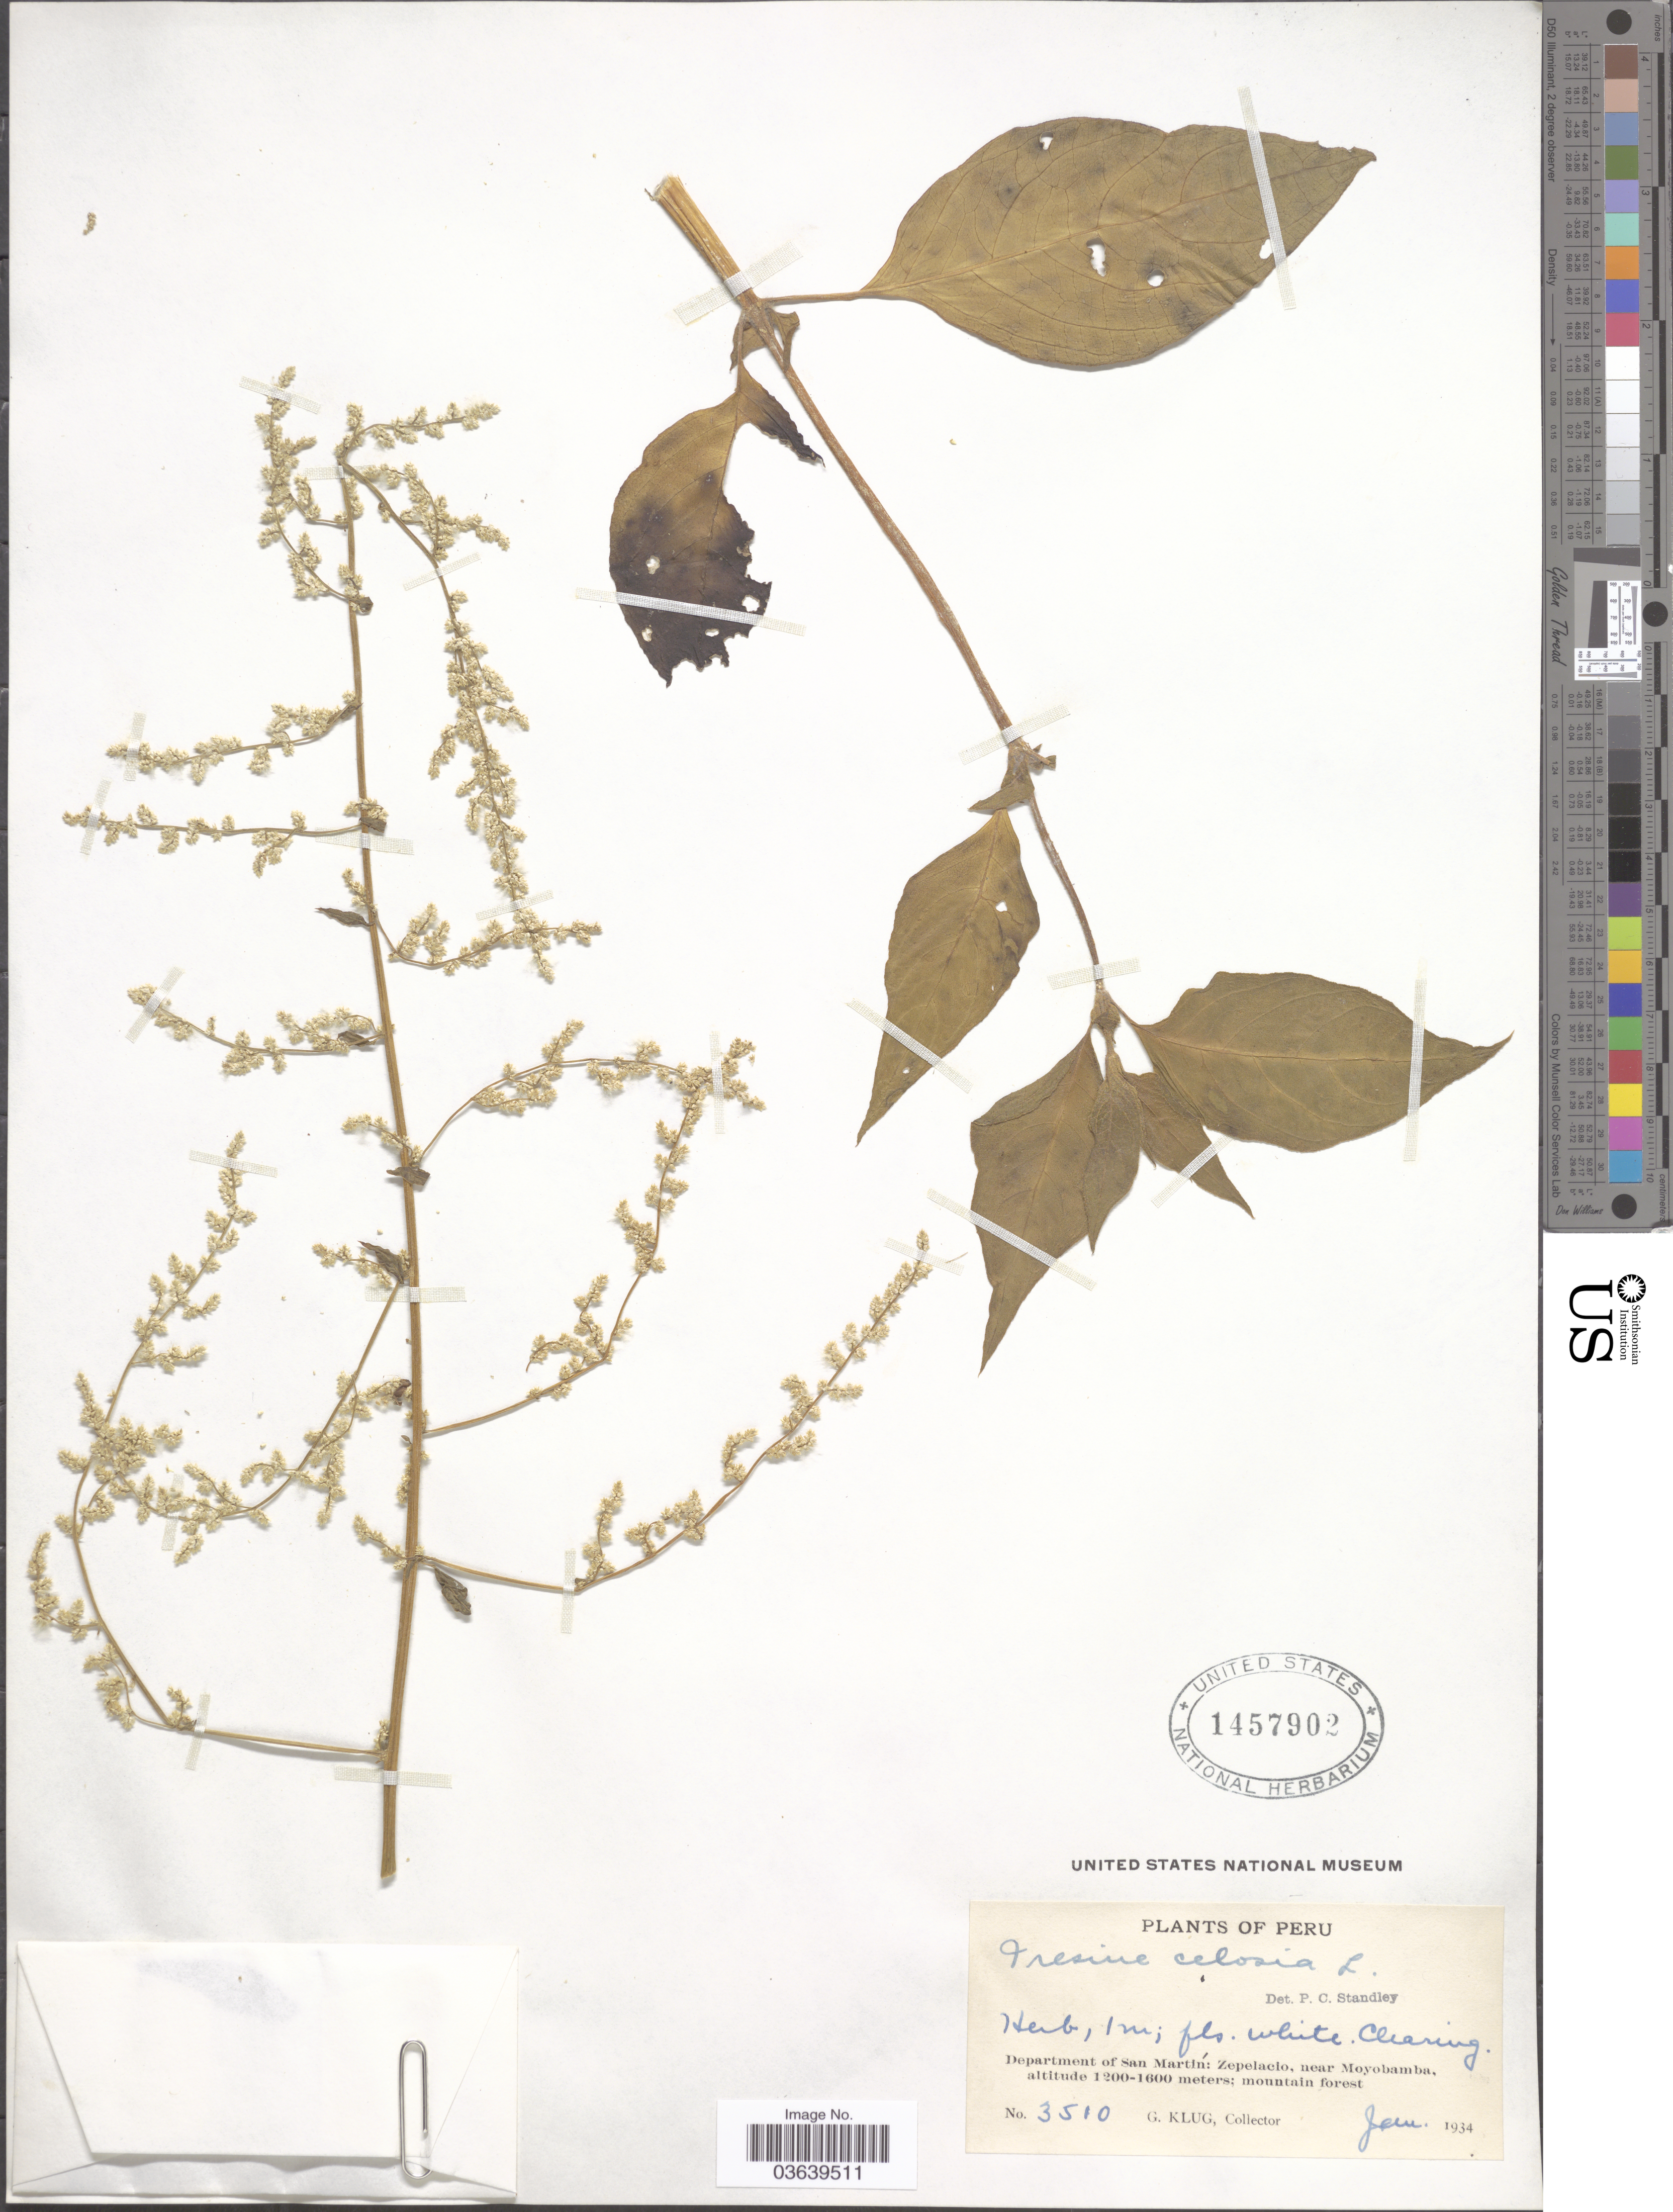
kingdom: Plantae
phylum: Tracheophyta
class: Magnoliopsida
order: Caryophyllales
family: Amaranthaceae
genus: Iresine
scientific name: Iresine celosia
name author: L.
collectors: G. Klug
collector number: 3510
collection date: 1934-01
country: Peru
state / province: San Martín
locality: Department of San Martín: Zepelacio, near Moyobamba.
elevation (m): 1200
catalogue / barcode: US 1457902